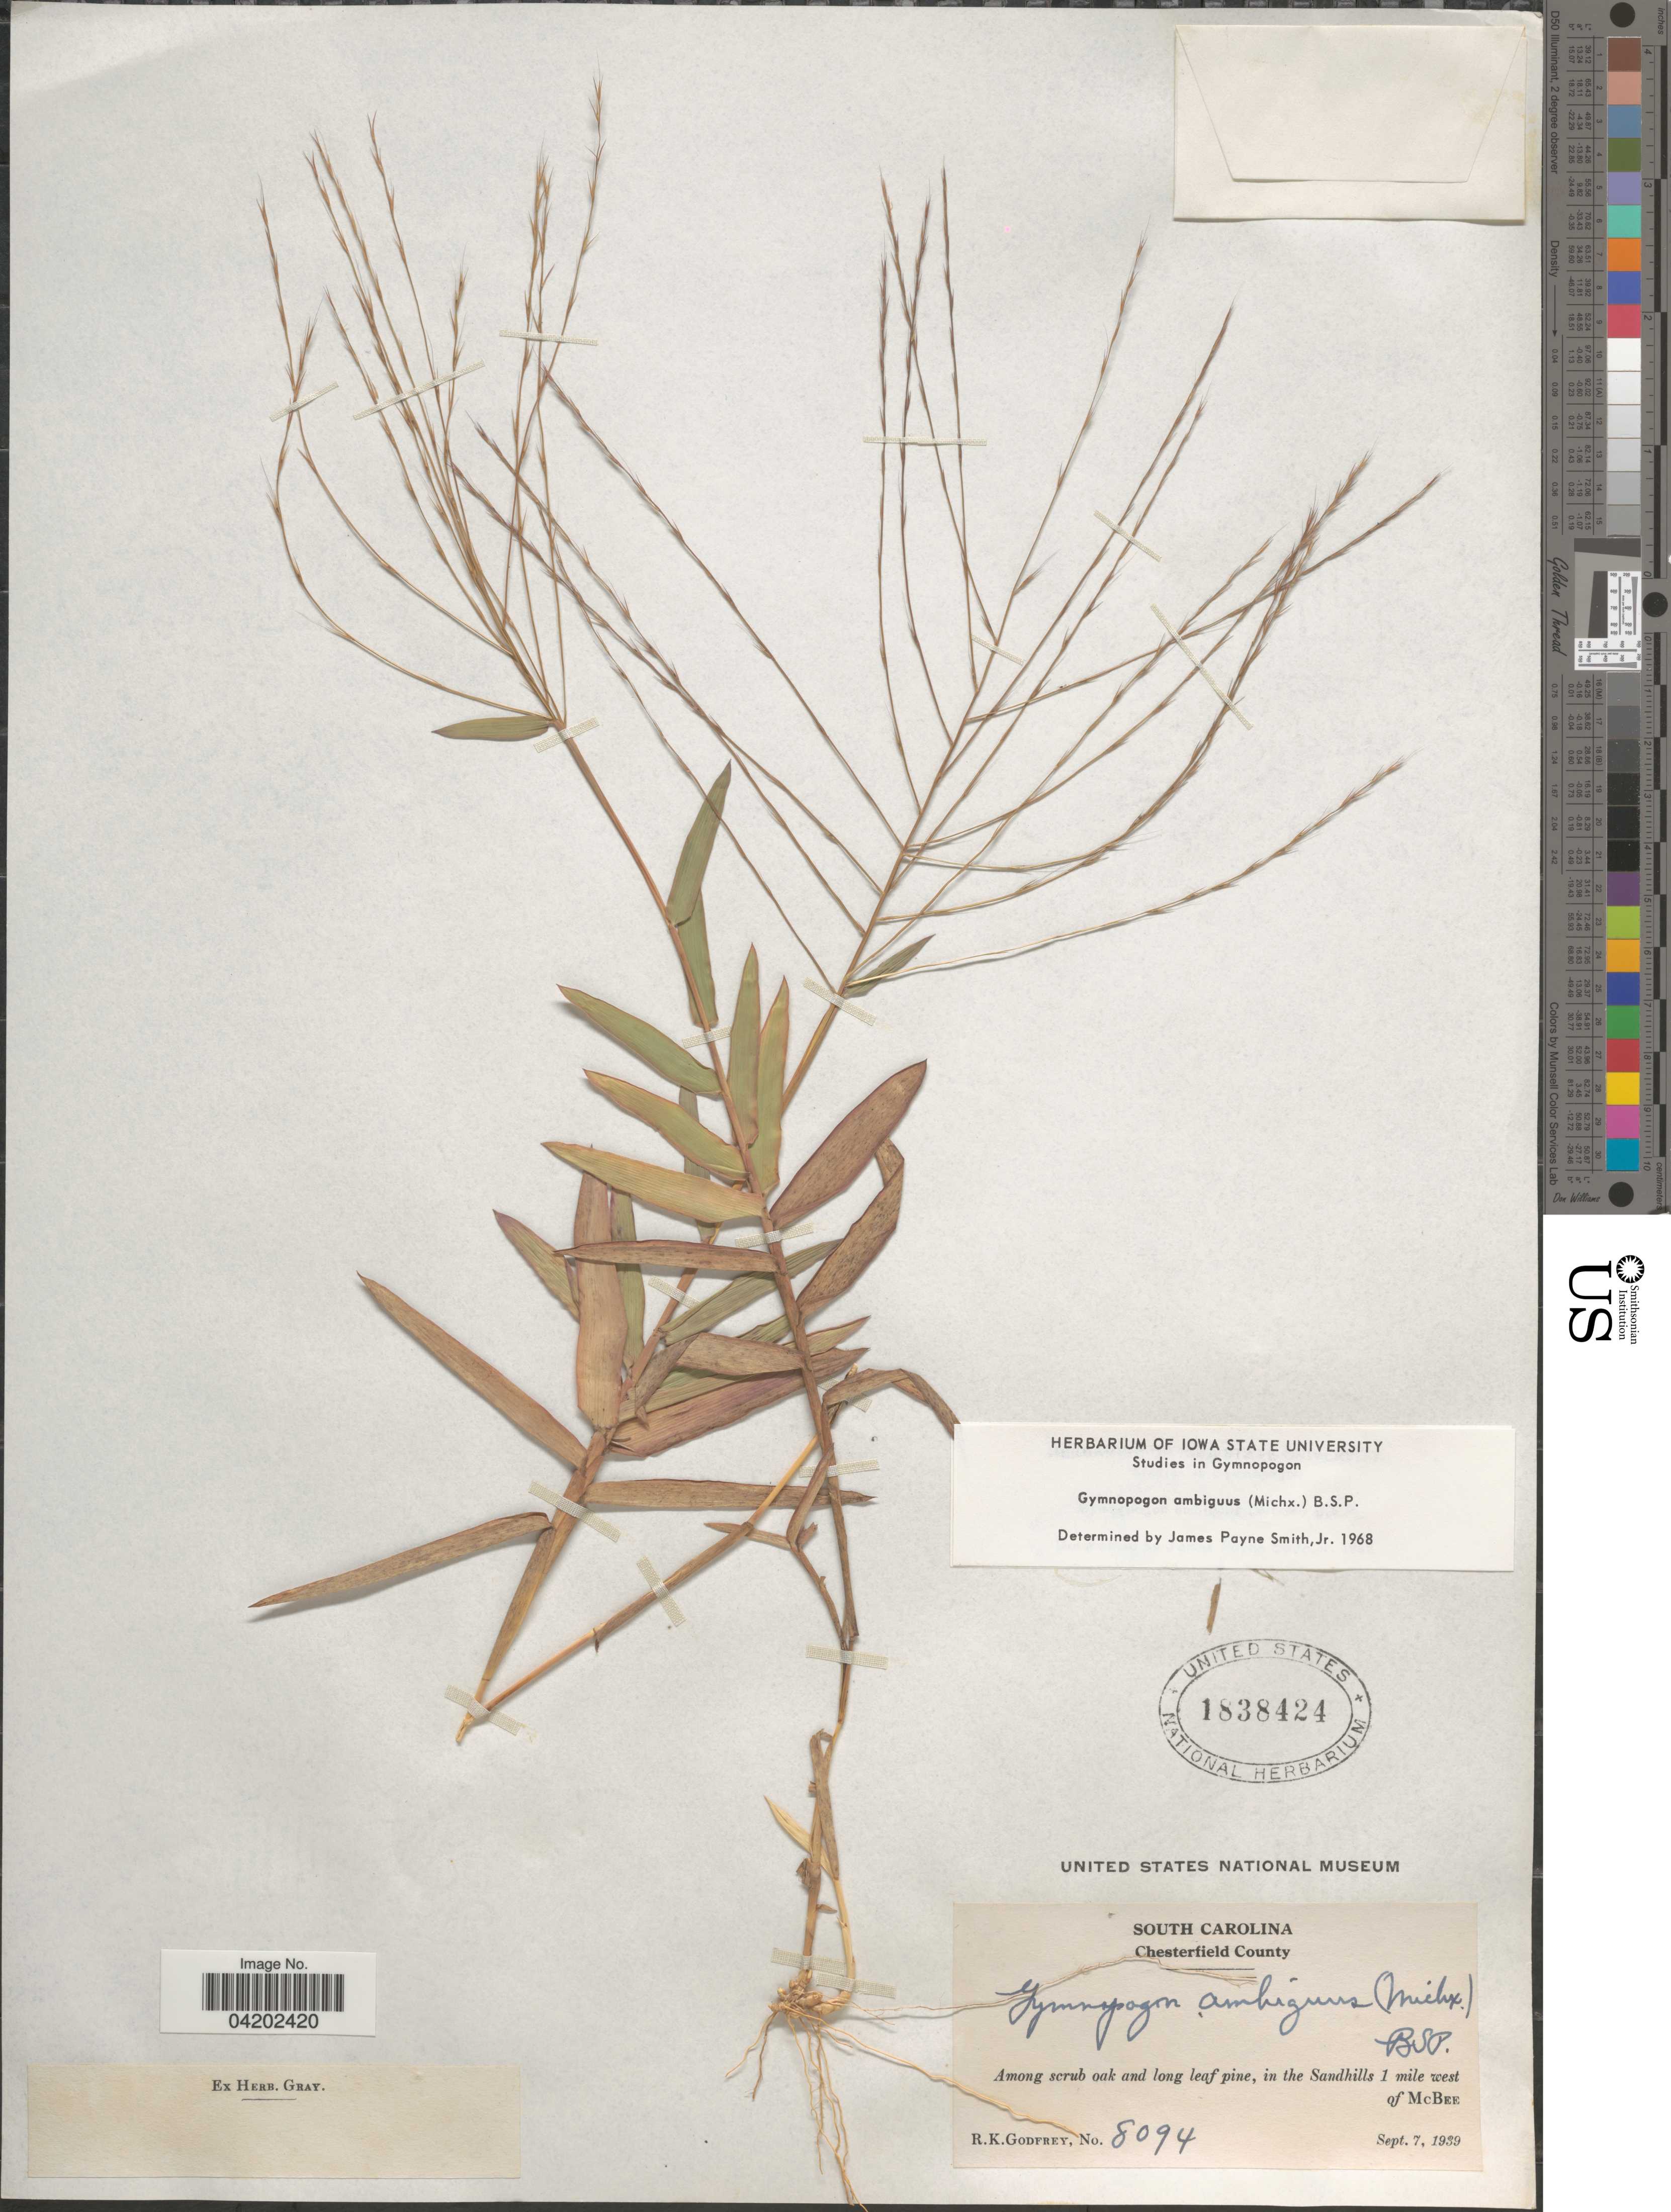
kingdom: Plantae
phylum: Tracheophyta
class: Liliopsida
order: Poales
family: Poaceae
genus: Gymnopogon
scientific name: Gymnopogon ambiguus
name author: (Michx.) Britton, Stearns & Poggenb.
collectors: R. K. Godfrey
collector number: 8094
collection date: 1939-09-07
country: United States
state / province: South Carolina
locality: Chesterfield County. Among scrub oak and long leaf pine, in the Sandhills 1 mile west of McBee.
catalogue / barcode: US 1838424